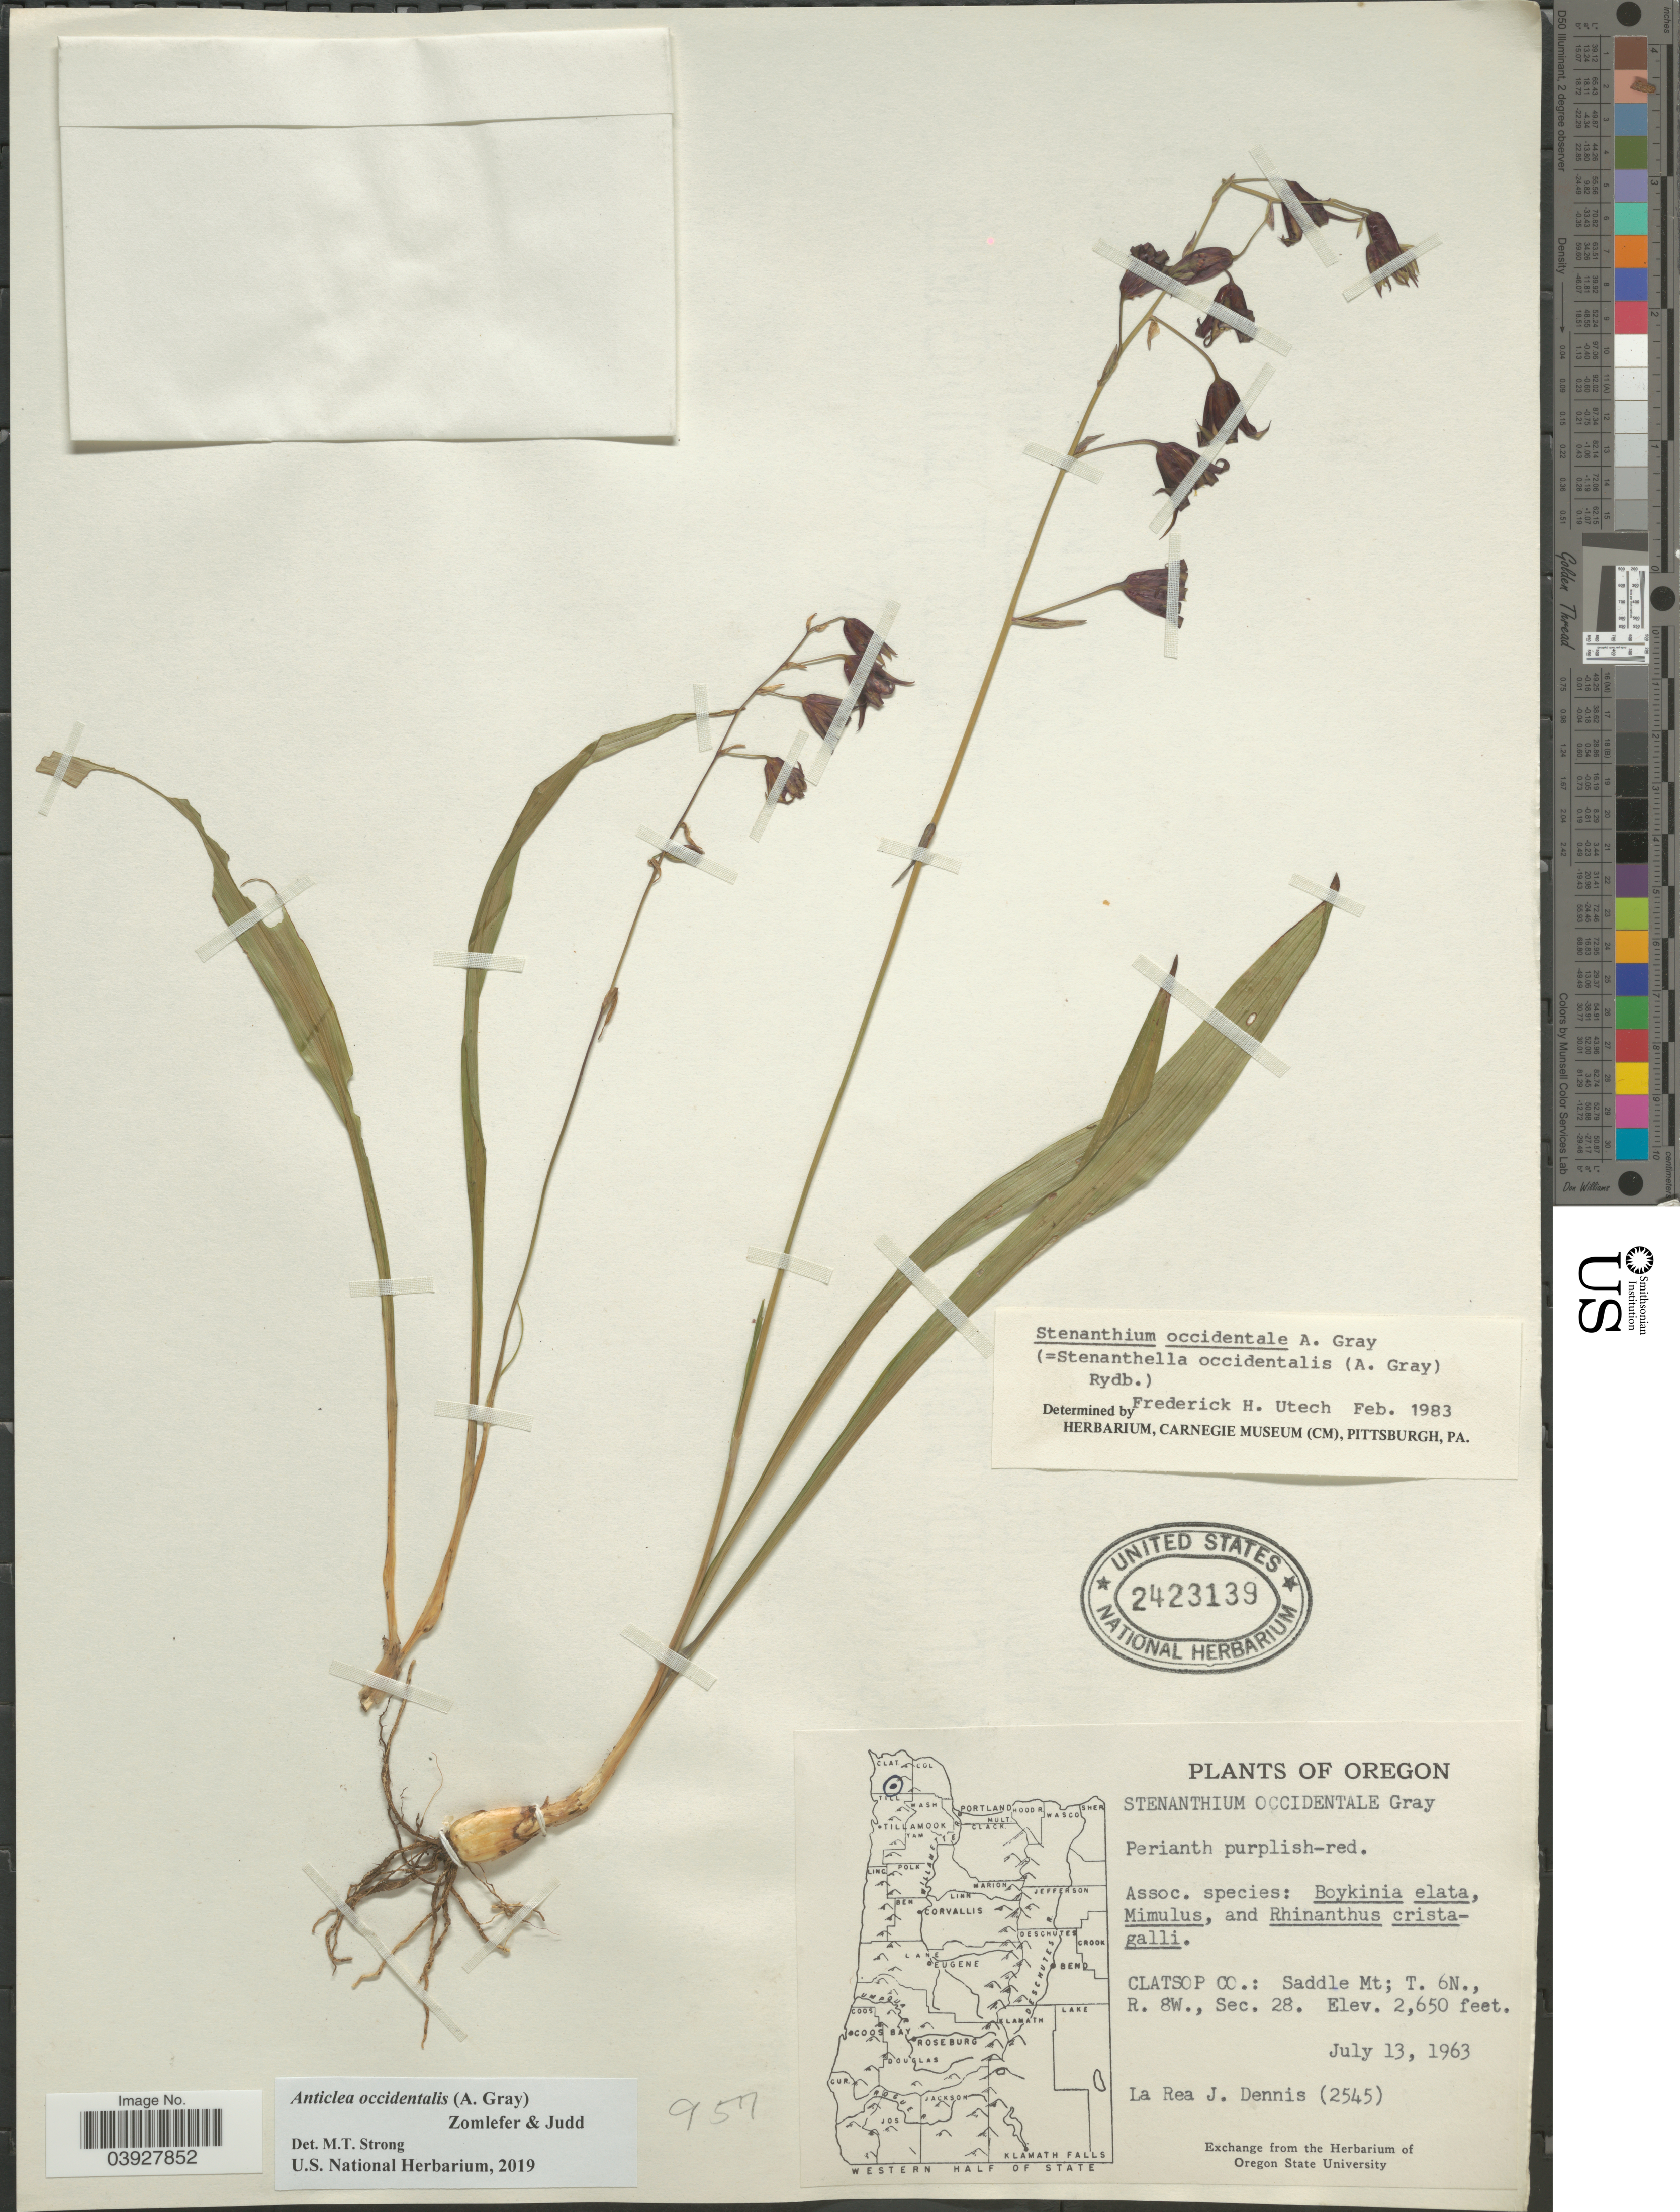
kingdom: Plantae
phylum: Tracheophyta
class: Liliopsida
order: Liliales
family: Melanthiaceae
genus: Anticlea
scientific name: Anticlea occidentalis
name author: (A. Gray) Zomlefer & Judd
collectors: L. Dennis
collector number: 2545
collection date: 1963-07-13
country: United States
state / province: Oregon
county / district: Clatsop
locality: Clatsop Co.: Saddle Mt; T. 6N., R. 8W., Sec. 28.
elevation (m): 808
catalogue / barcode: US 2423139